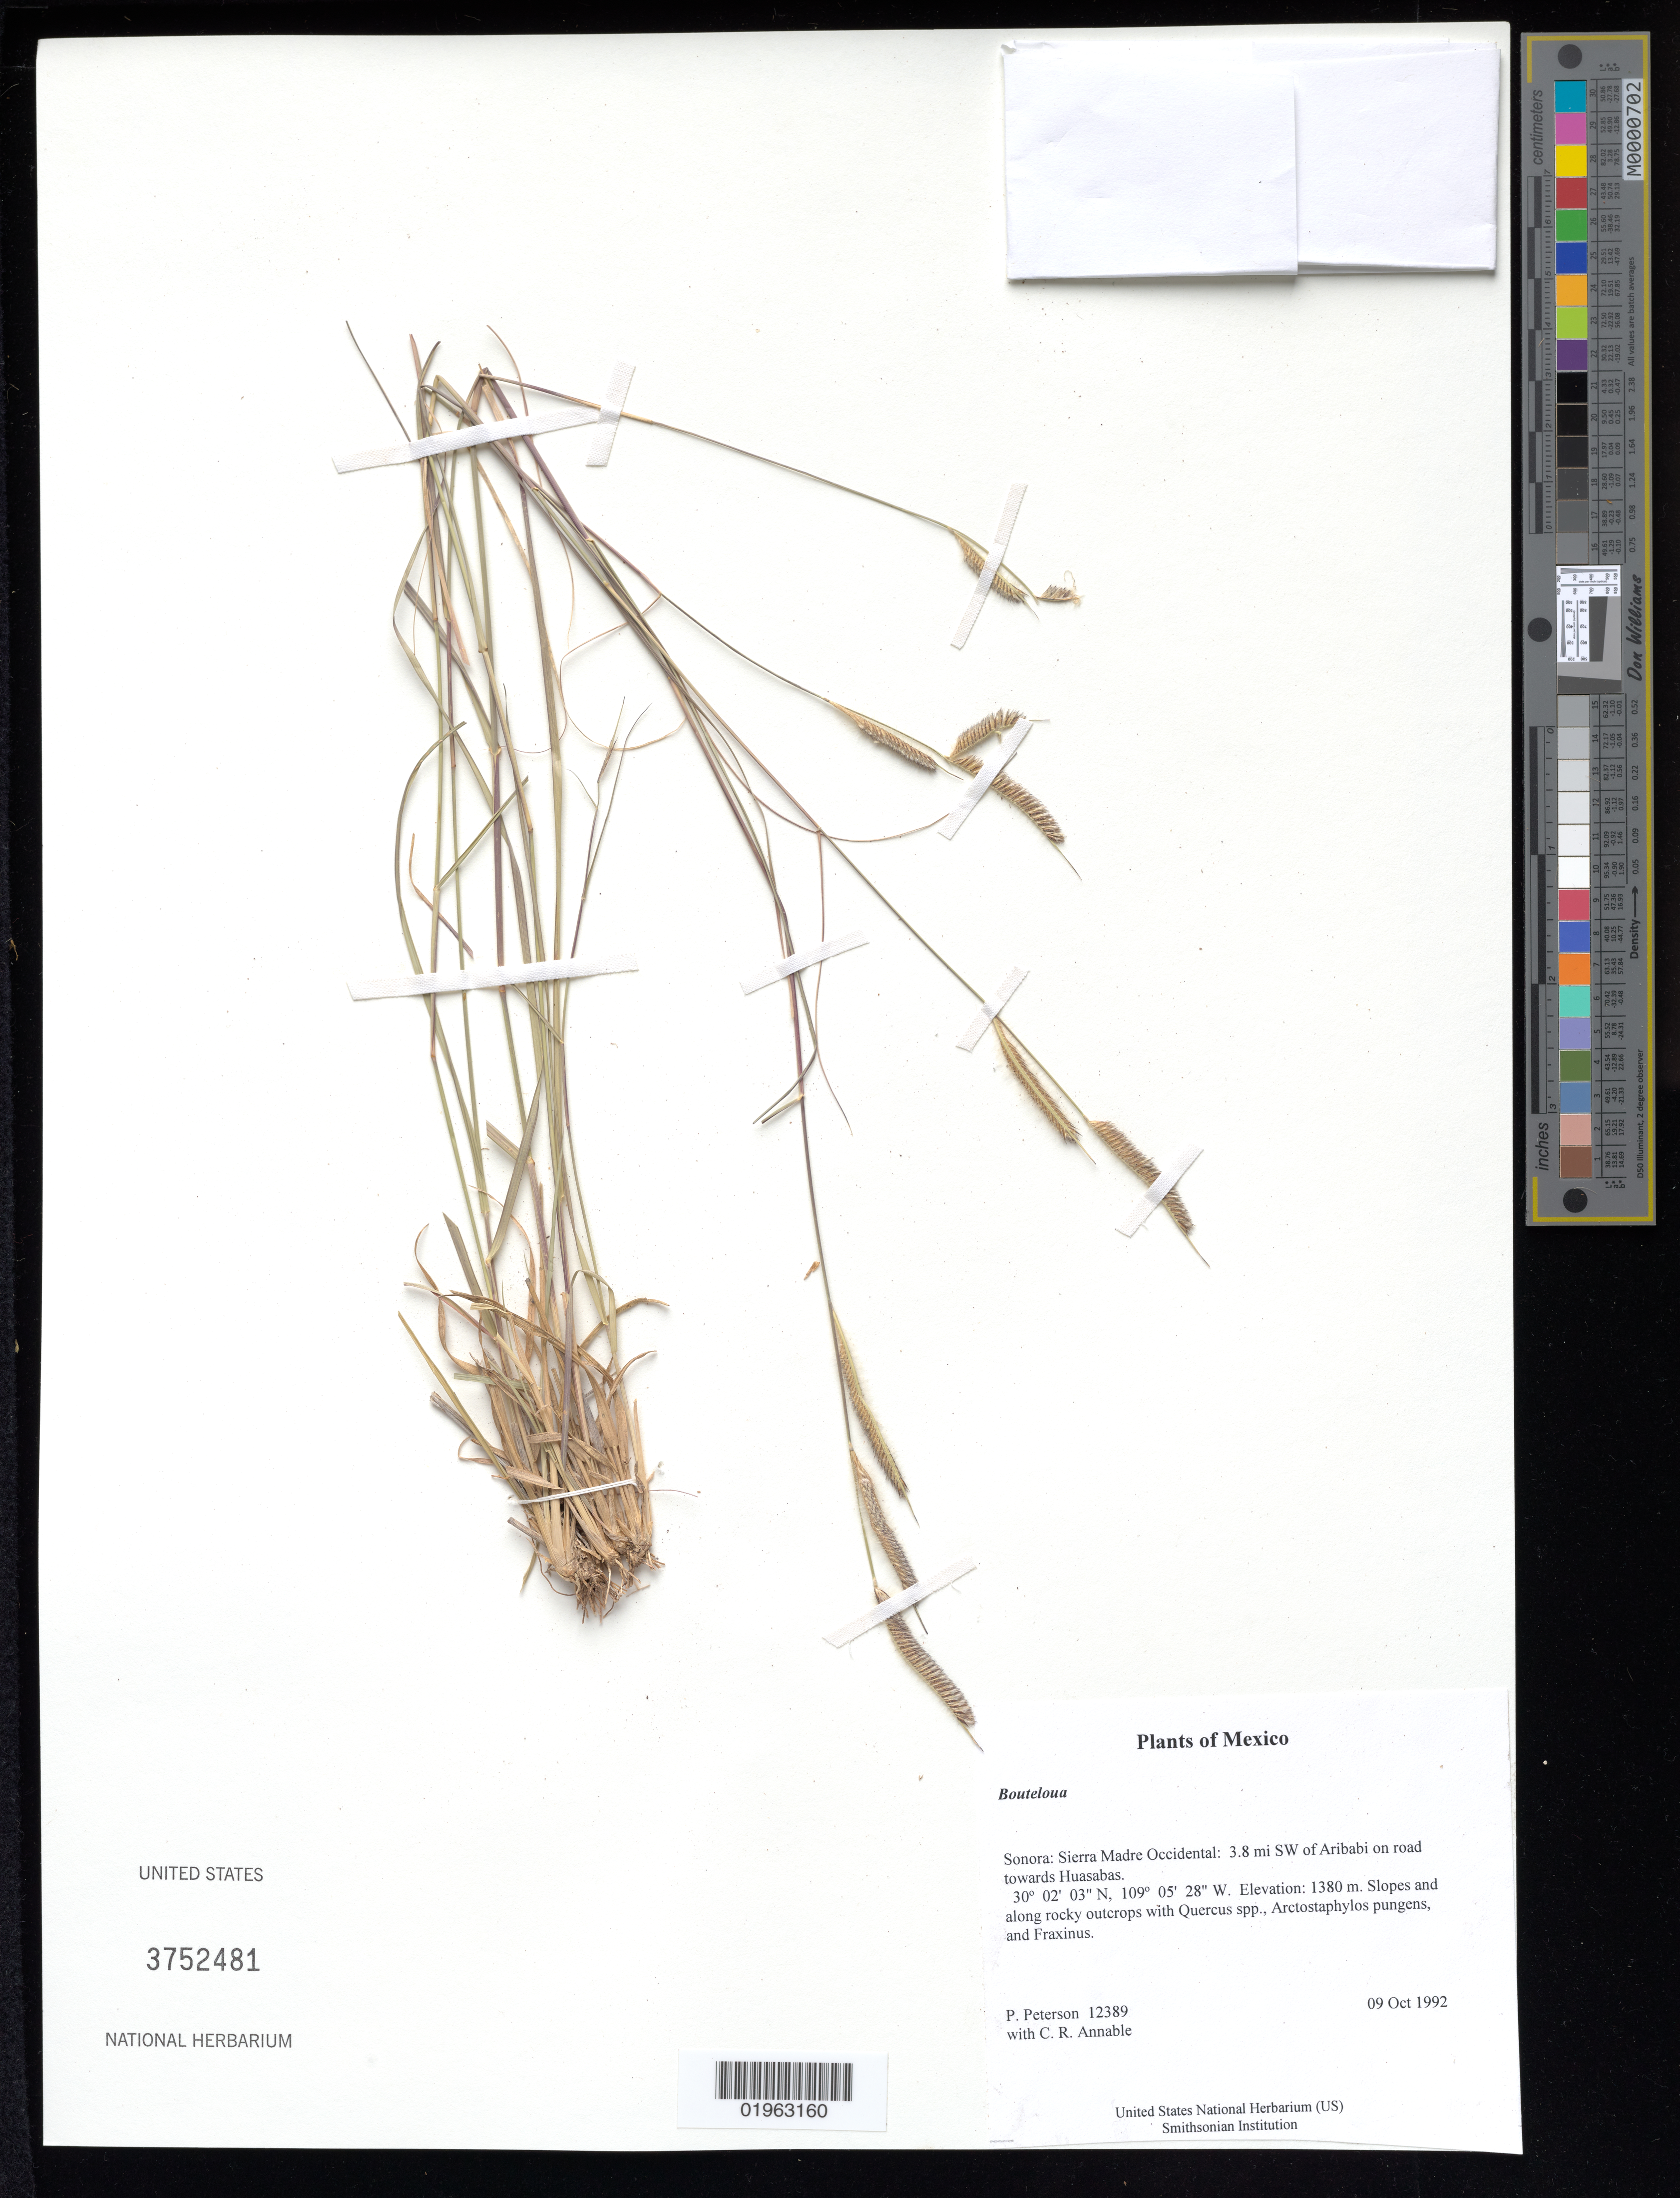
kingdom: Plantae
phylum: Tracheophyta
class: Liliopsida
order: Poales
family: Poaceae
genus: Bouteloua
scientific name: Bouteloua sp.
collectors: P. M. Peterson & C. R. Annable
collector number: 12389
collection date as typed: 09 Oct 1992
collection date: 1992-10-09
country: Mexico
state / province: Sonora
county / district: Sierra Madre Occidental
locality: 3.8 mi SW of Aribabi on road towards Huasabas.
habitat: Slopes and along rocky outcrops with Quercus spp., Arctostaphylos pungens, and Fraxinus.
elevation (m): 1380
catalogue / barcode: US 3752481